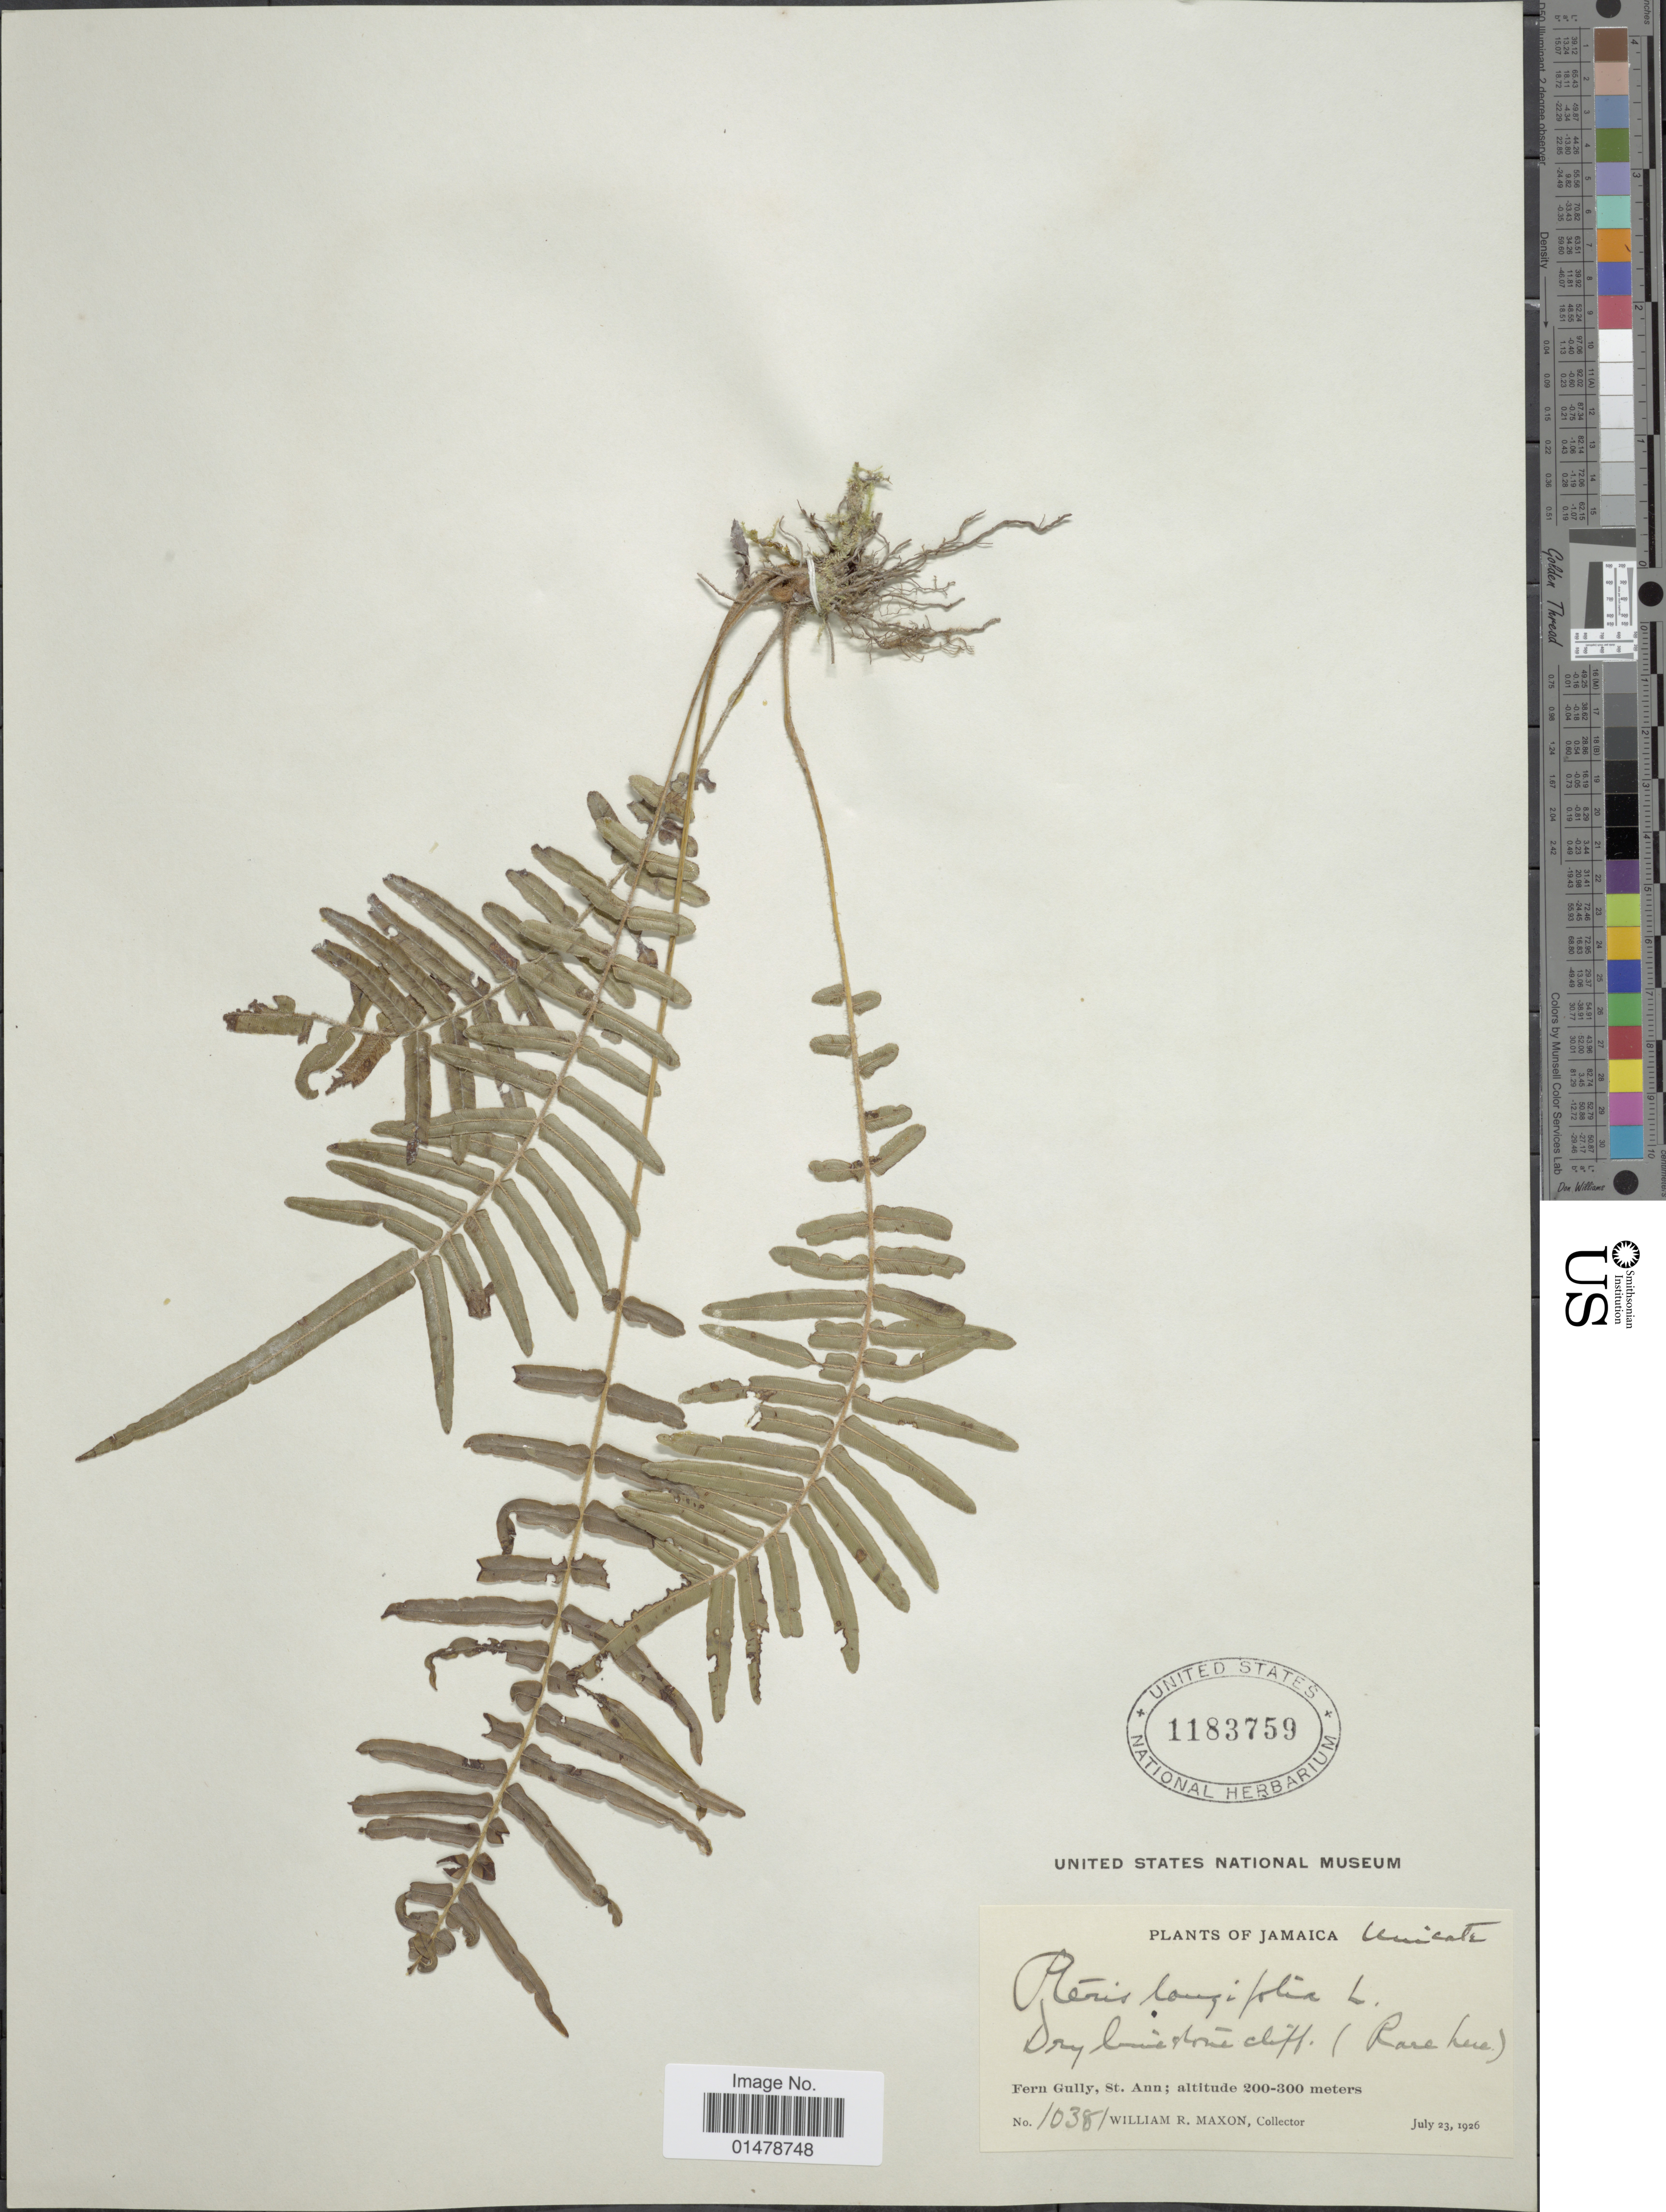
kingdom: Plantae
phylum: Tracheophyta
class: Polypodiopsida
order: Polypodiales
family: Pteridaceae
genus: Pteris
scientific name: Pteris longifolia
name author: L.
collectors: W. R. Maxon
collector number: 10381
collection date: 1926-07-23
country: Jamaica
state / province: Saint Ann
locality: Fern Gully, St. Ann.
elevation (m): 200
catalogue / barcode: US 1183759